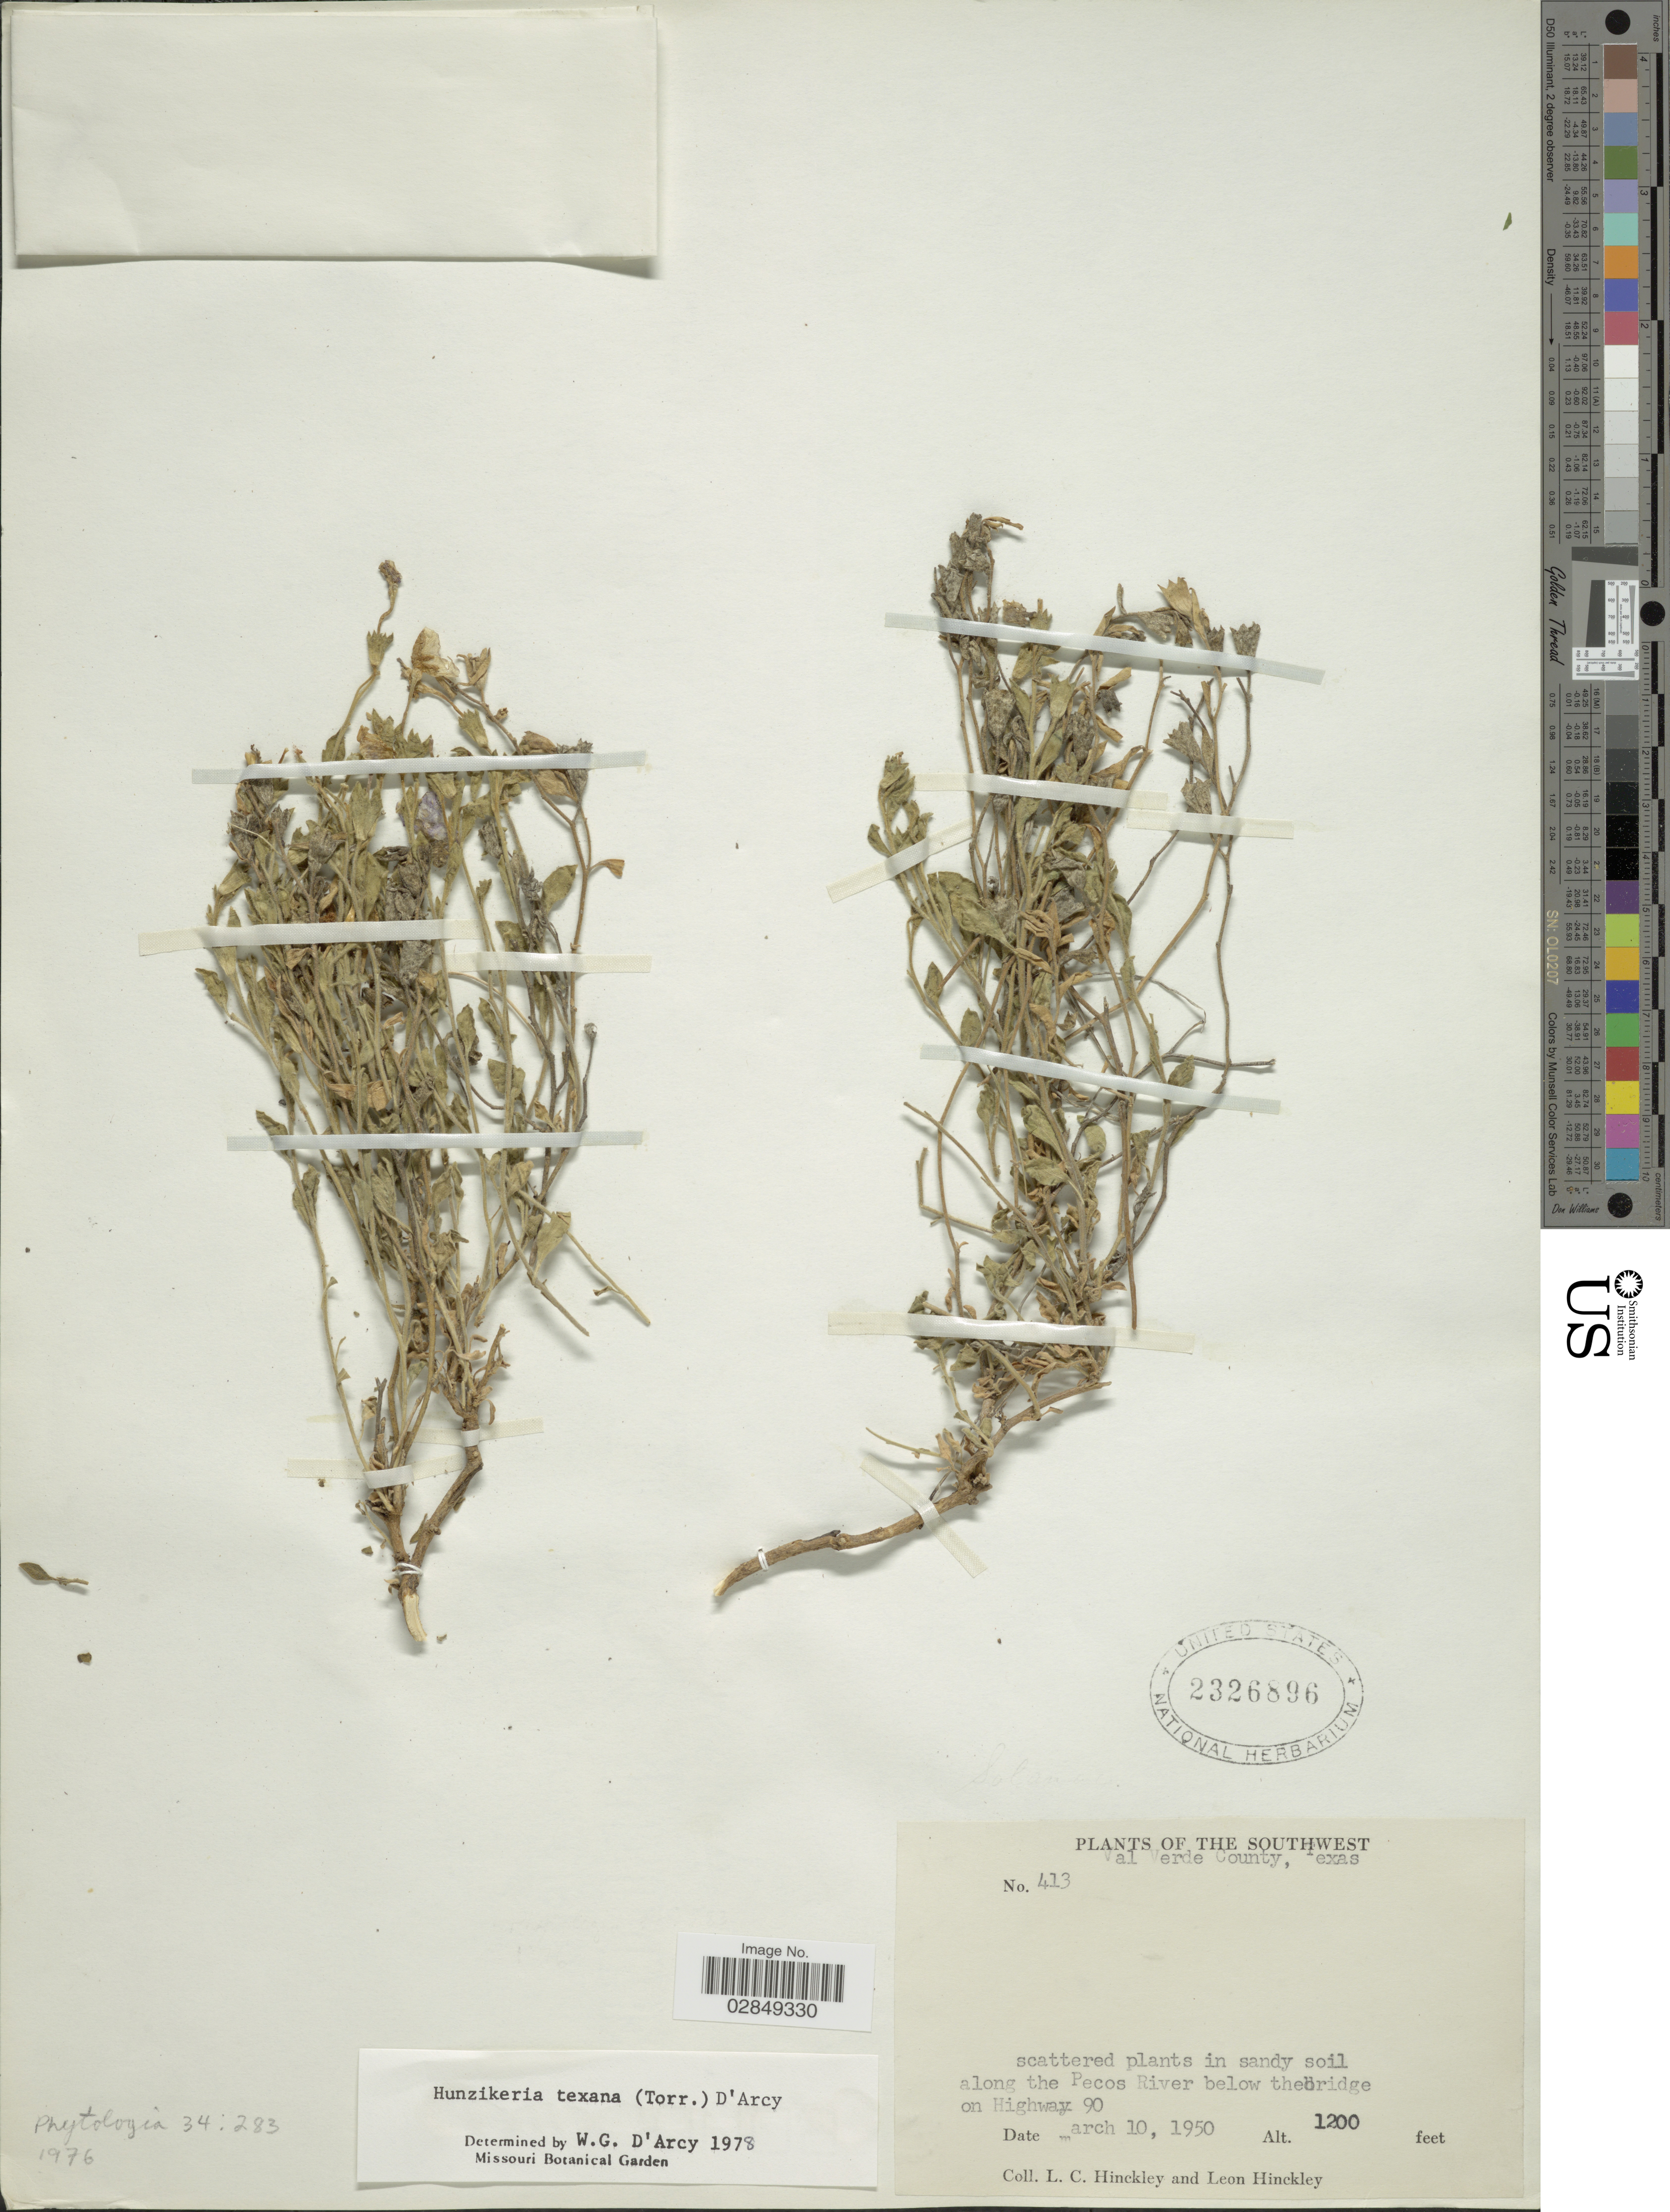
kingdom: Plantae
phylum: Tracheophyta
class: Magnoliopsida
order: Solanales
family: Solanaceae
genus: Hunzikeria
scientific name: Hunzikeria texana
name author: (Torr.) D'Arcy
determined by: D'Arcy, W. G.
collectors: L. Hinckley & L. Hinckley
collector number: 413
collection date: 1950-03-10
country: United States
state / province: Texas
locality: Southwest. Val Verde County. In sandy soil along the Pecos River below the bridge on Highway 90.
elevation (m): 366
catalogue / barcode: US 2326896